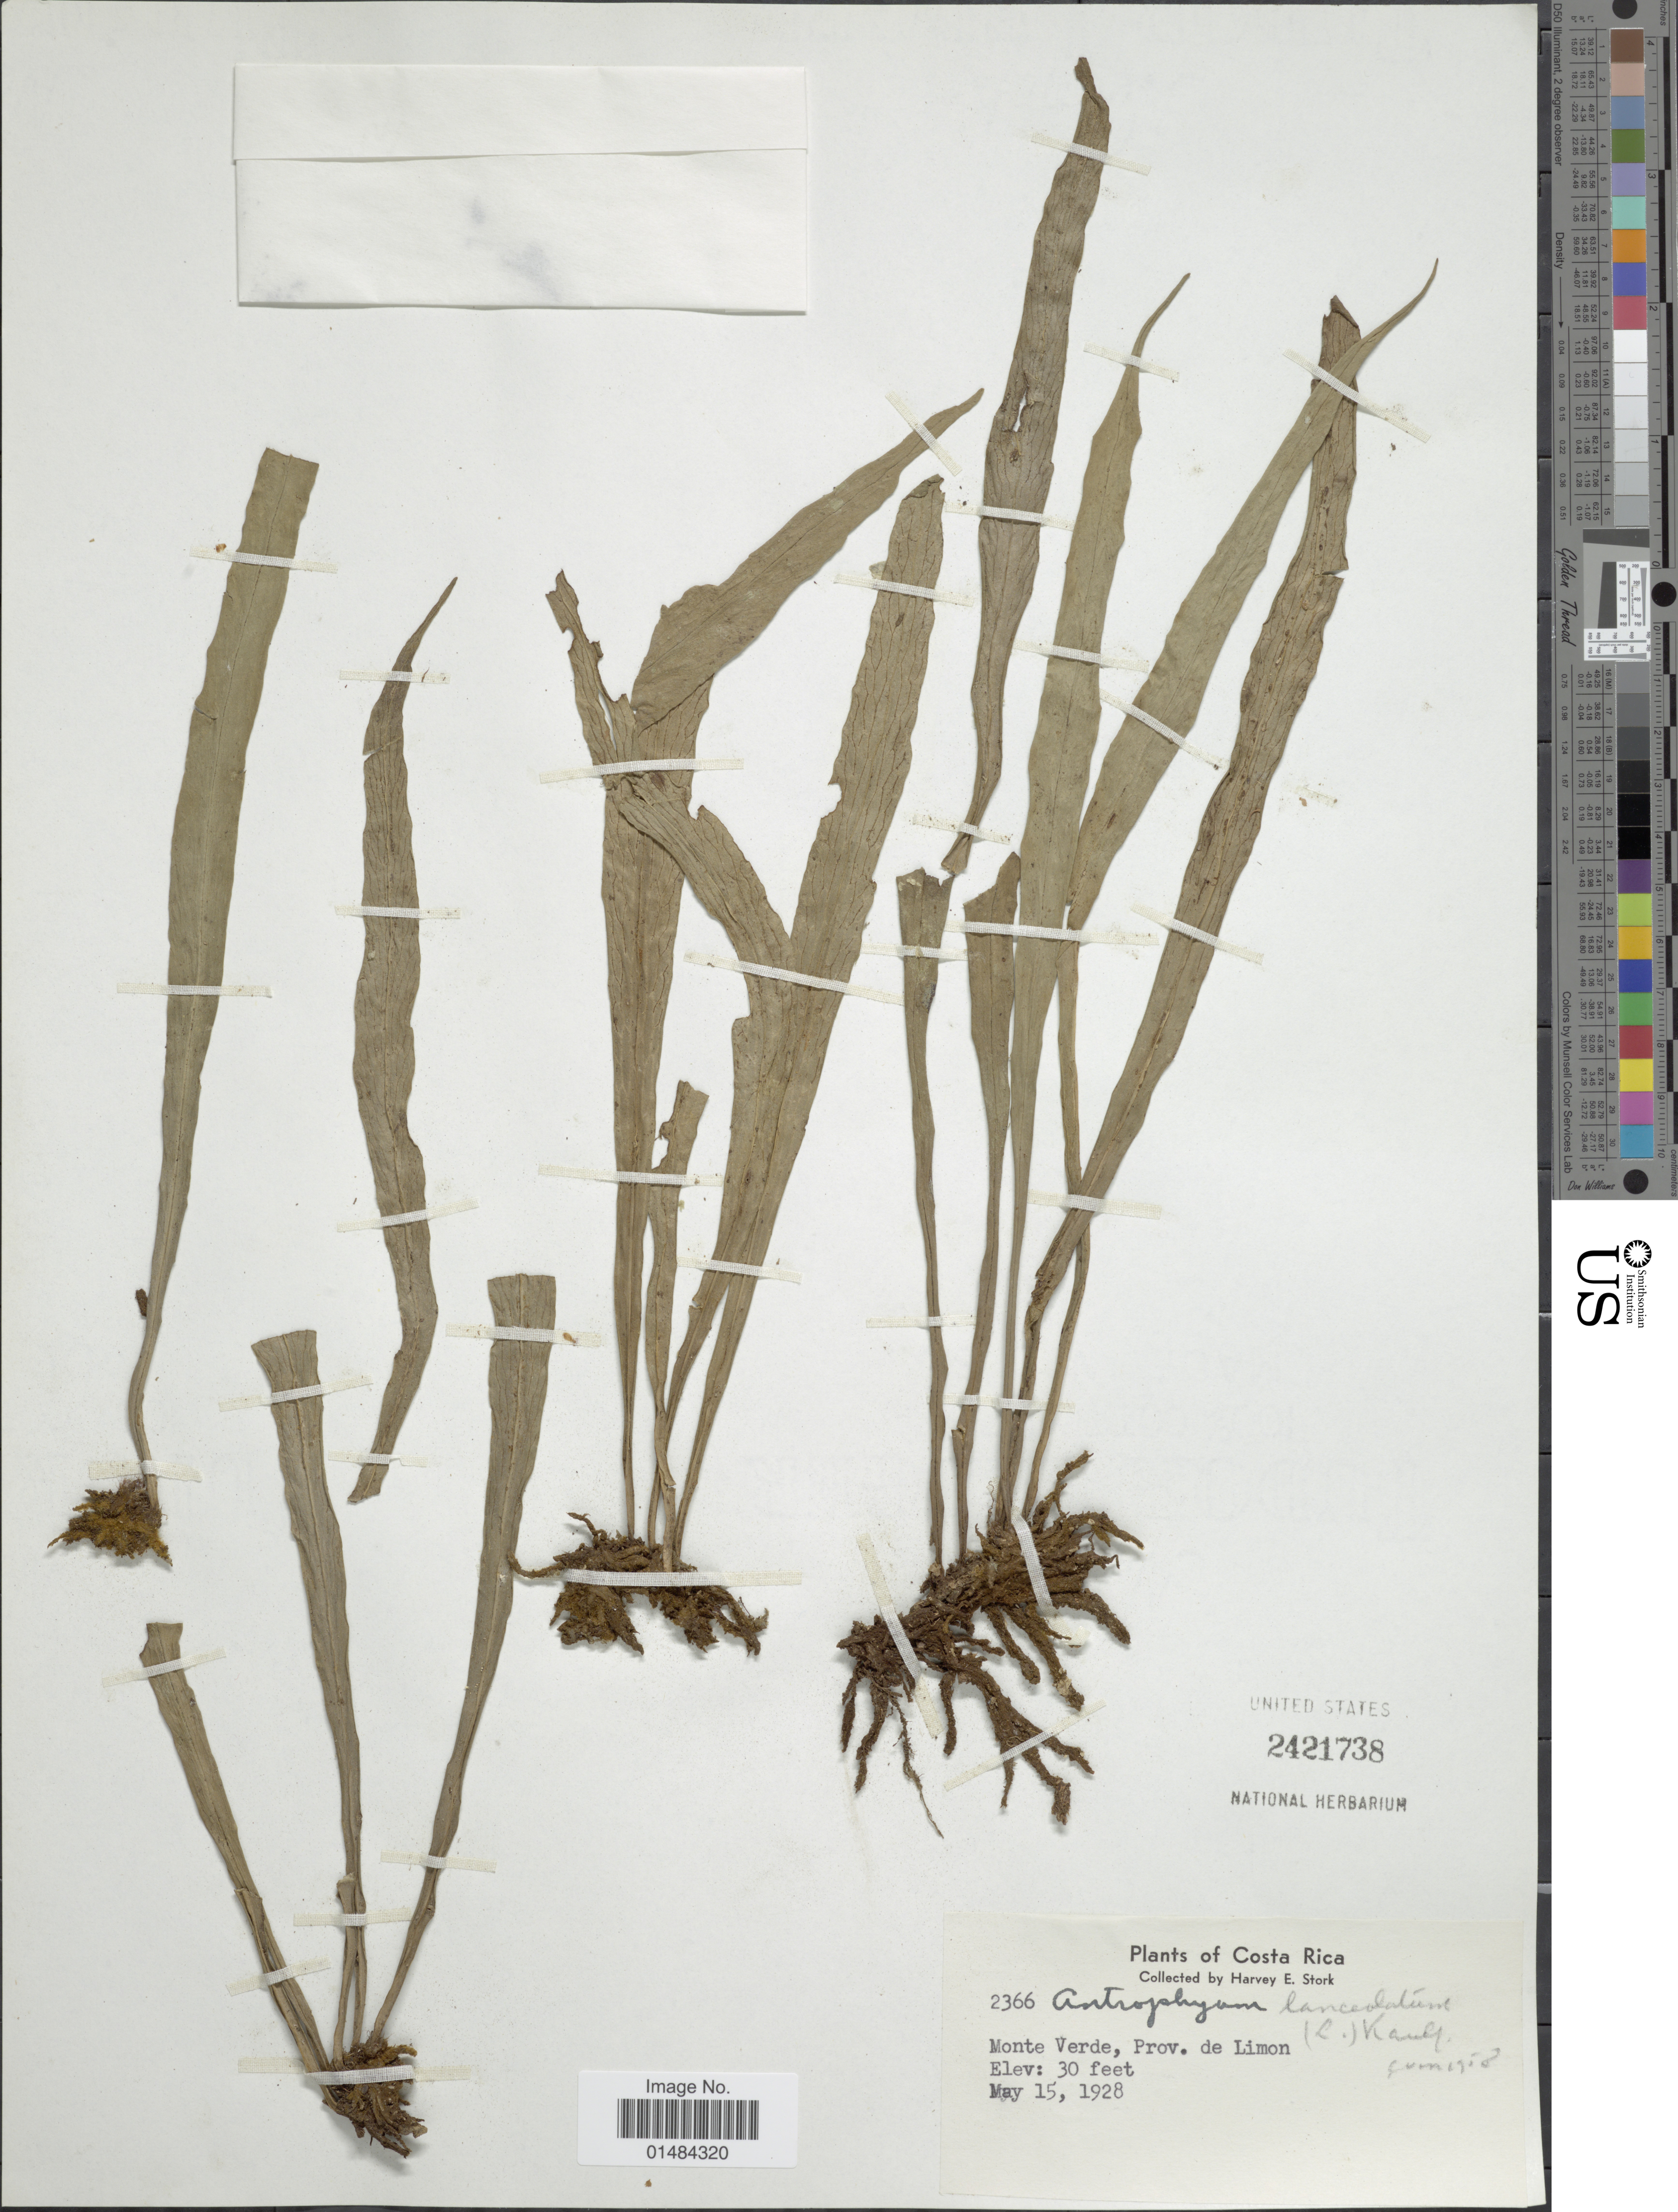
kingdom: Plantae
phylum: Tracheophyta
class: Polypodiopsida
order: Polypodiales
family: Pteridaceae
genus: Polytaenium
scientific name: Polytaenium lanceolatum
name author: (L.) Desv.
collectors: H. E. Stork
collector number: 2366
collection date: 1928-05-15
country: Costa Rica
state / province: Limón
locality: Costa Rica, Monte Verde, Prov. de Limon.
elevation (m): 9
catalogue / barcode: US 2421738